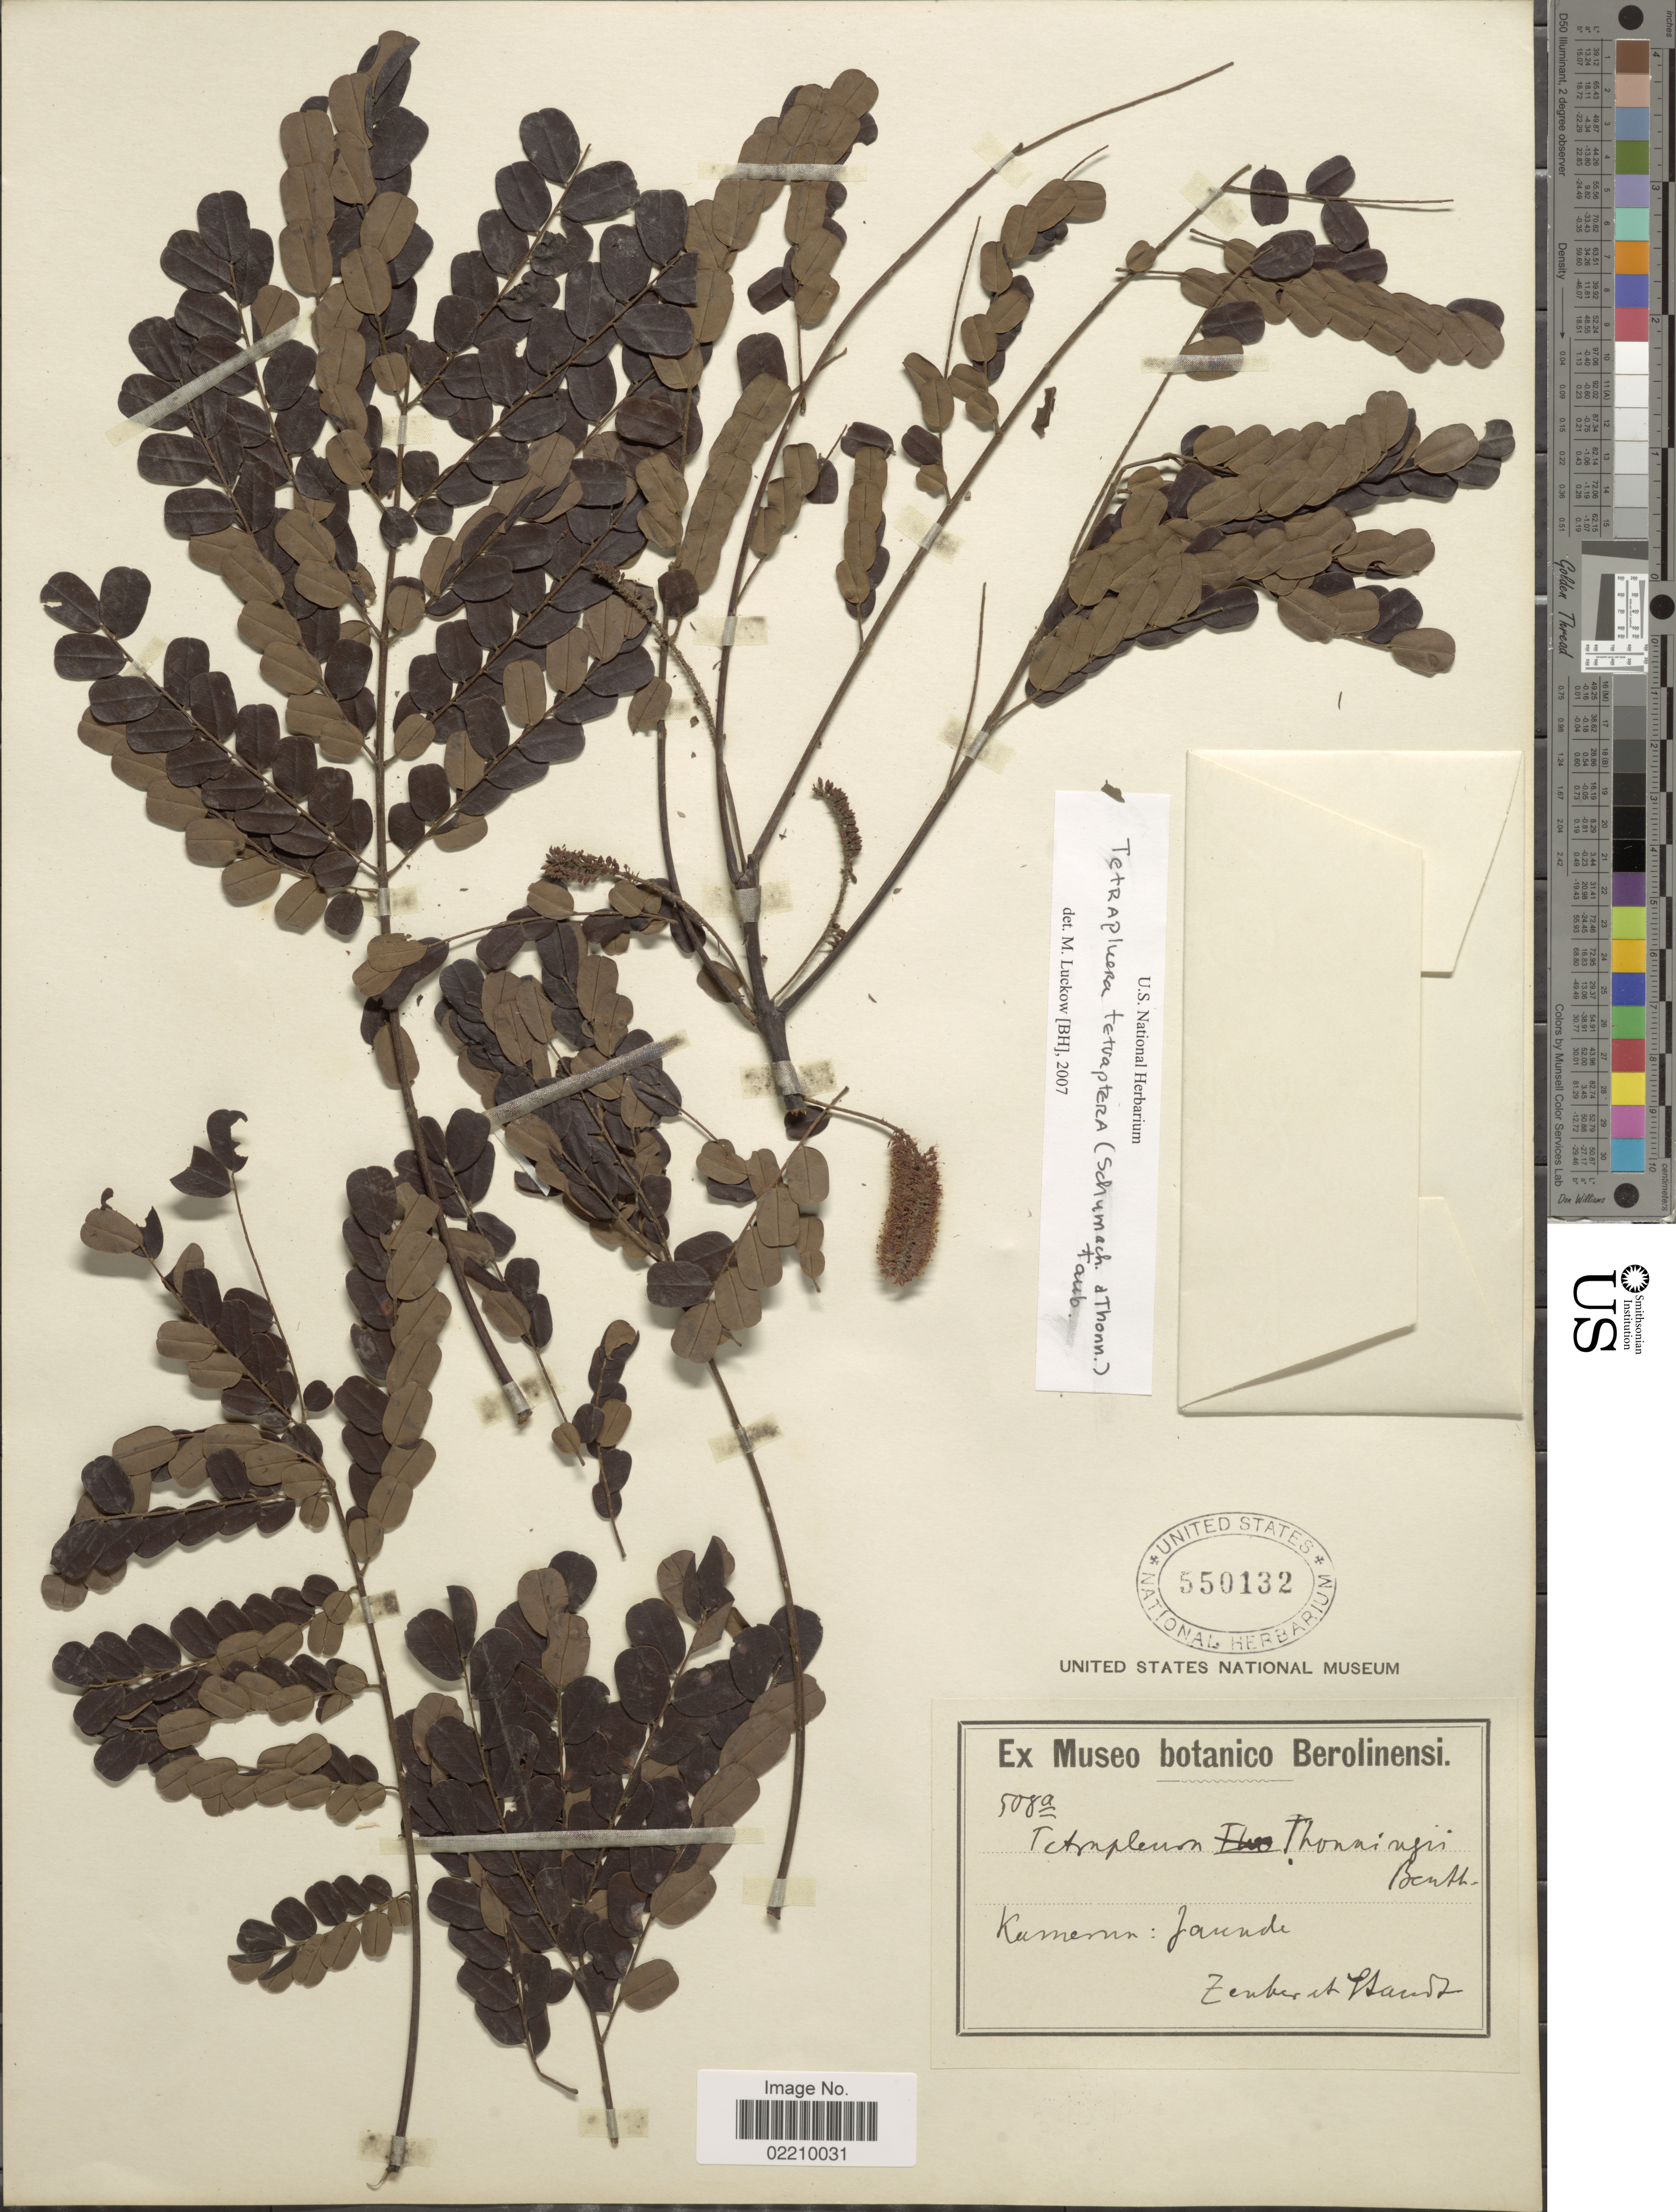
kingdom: Plantae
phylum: Tracheophyta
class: Magnoliopsida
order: Fabales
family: Fabaceae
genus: Tetrapleura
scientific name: Tetrapleura tetraptera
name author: Taub.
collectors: Zenker, -- & -. Staudt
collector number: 508a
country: Cameroon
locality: Kamerun, Jaunde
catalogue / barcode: US 550132